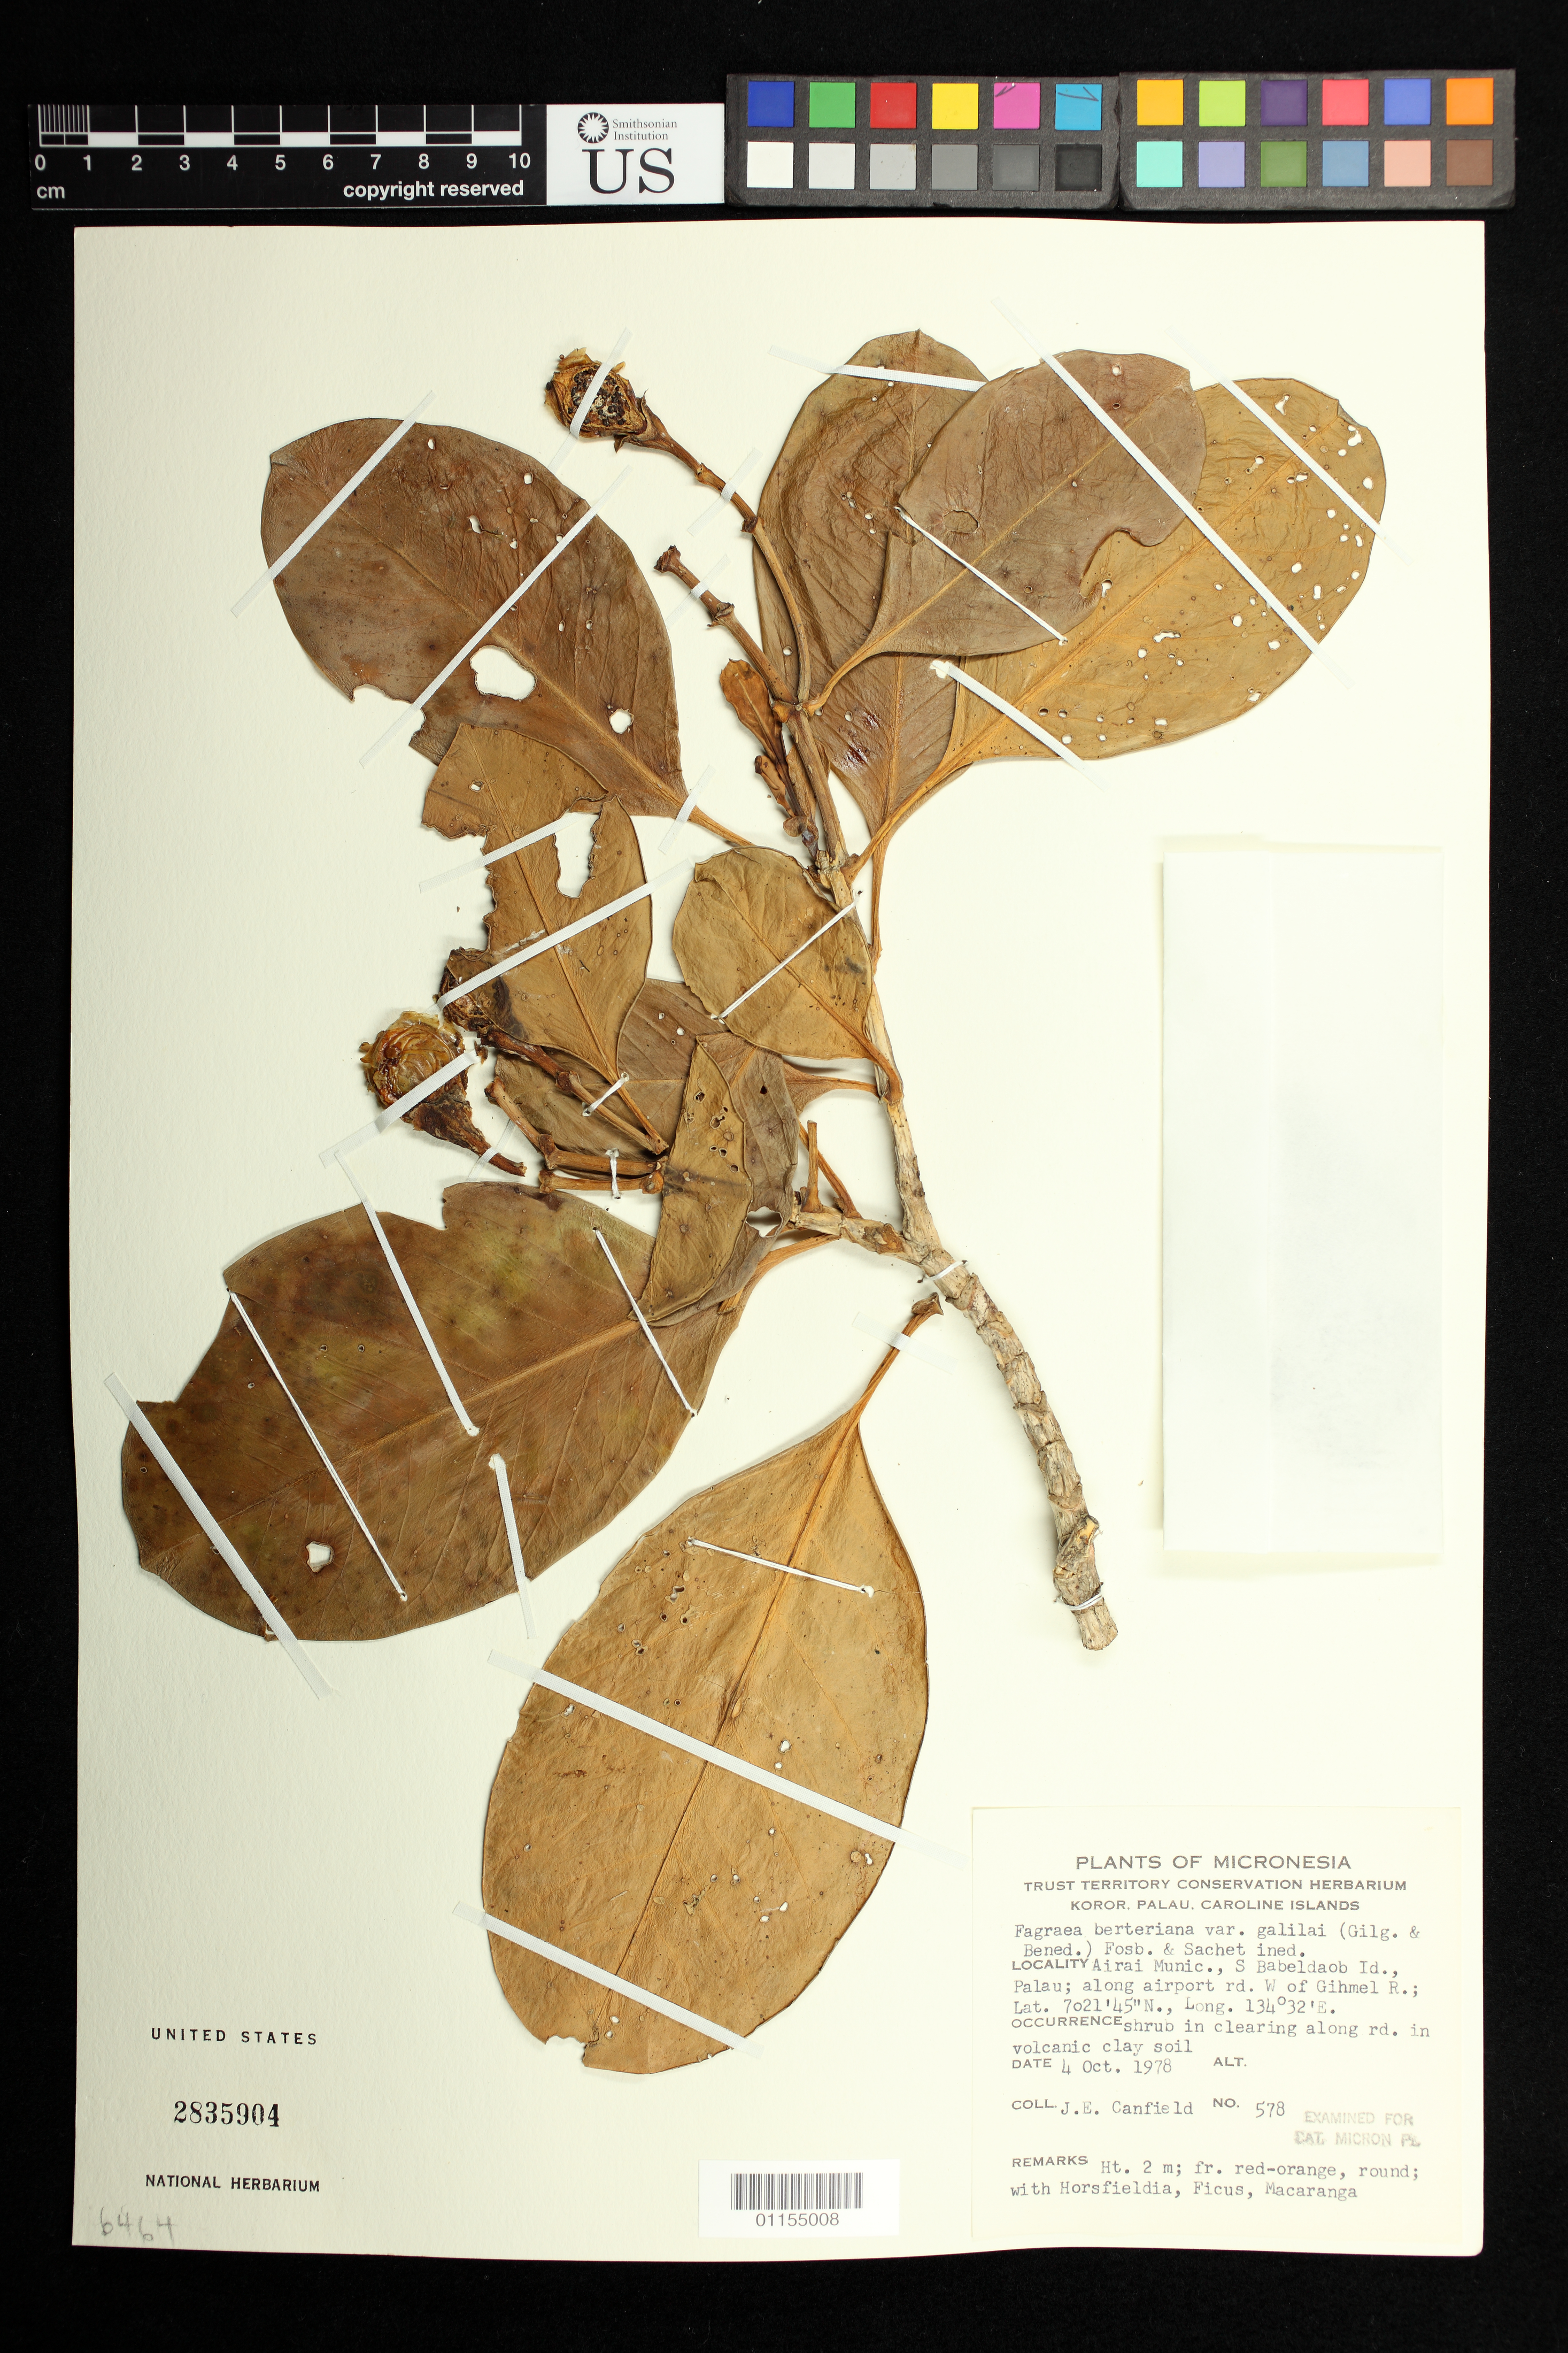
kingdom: Plantae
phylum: Tracheophyta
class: Magnoliopsida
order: Gentianales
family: Gentianaceae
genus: Fagraea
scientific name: Fagraea berteroana var. galilai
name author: (Gilg & Benedict) Fosberg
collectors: J. E. Canfield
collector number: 578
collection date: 1978-10-04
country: Palau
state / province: Koror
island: Babeldaob [Babelthuap]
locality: Airai Munic., S Babeldaob Id., Palau; along airport rd. W of Gihmel R.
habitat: Clearing along side road.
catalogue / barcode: US 2835904